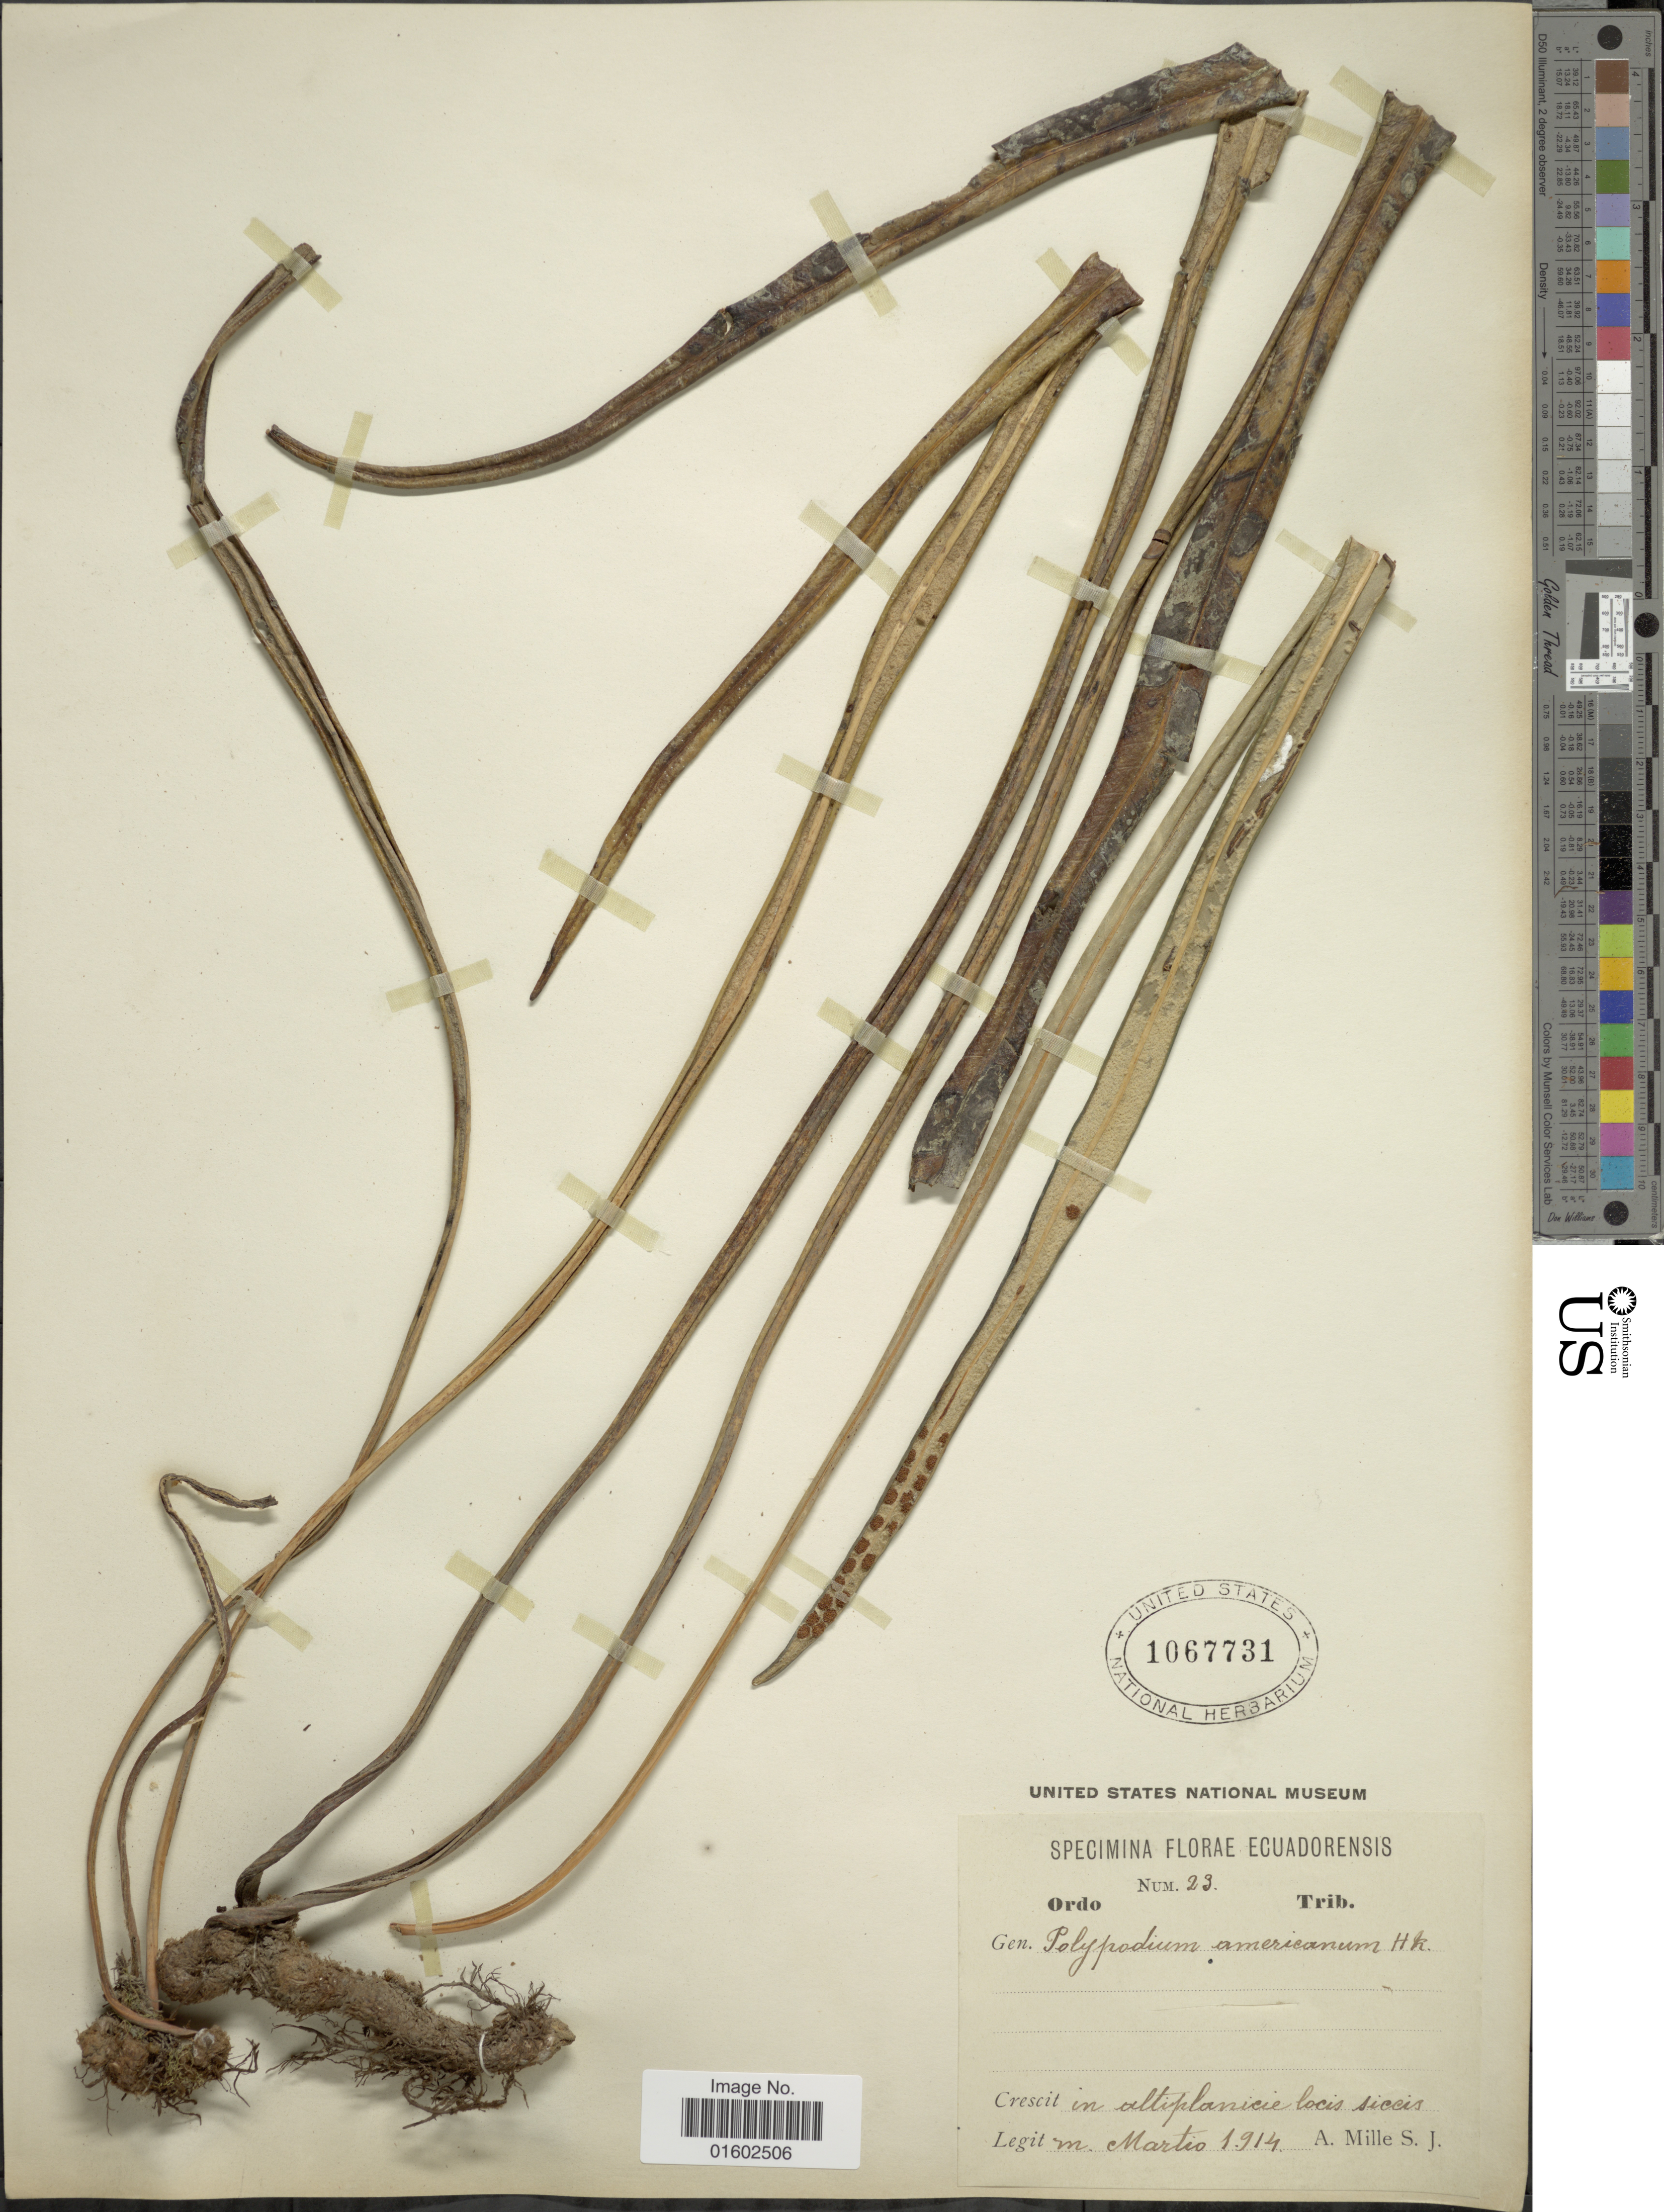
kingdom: Plantae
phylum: Tracheophyta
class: Polypodiopsida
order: Polypodiales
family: Polypodiaceae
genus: Niphidium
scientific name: Niphidium longifolium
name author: (Cav.) C.V. Morton & Lellinger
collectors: A. Mille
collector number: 23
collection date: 1914-04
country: Ecuador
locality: In altiplanicie locis siccis.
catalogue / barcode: US 1067731